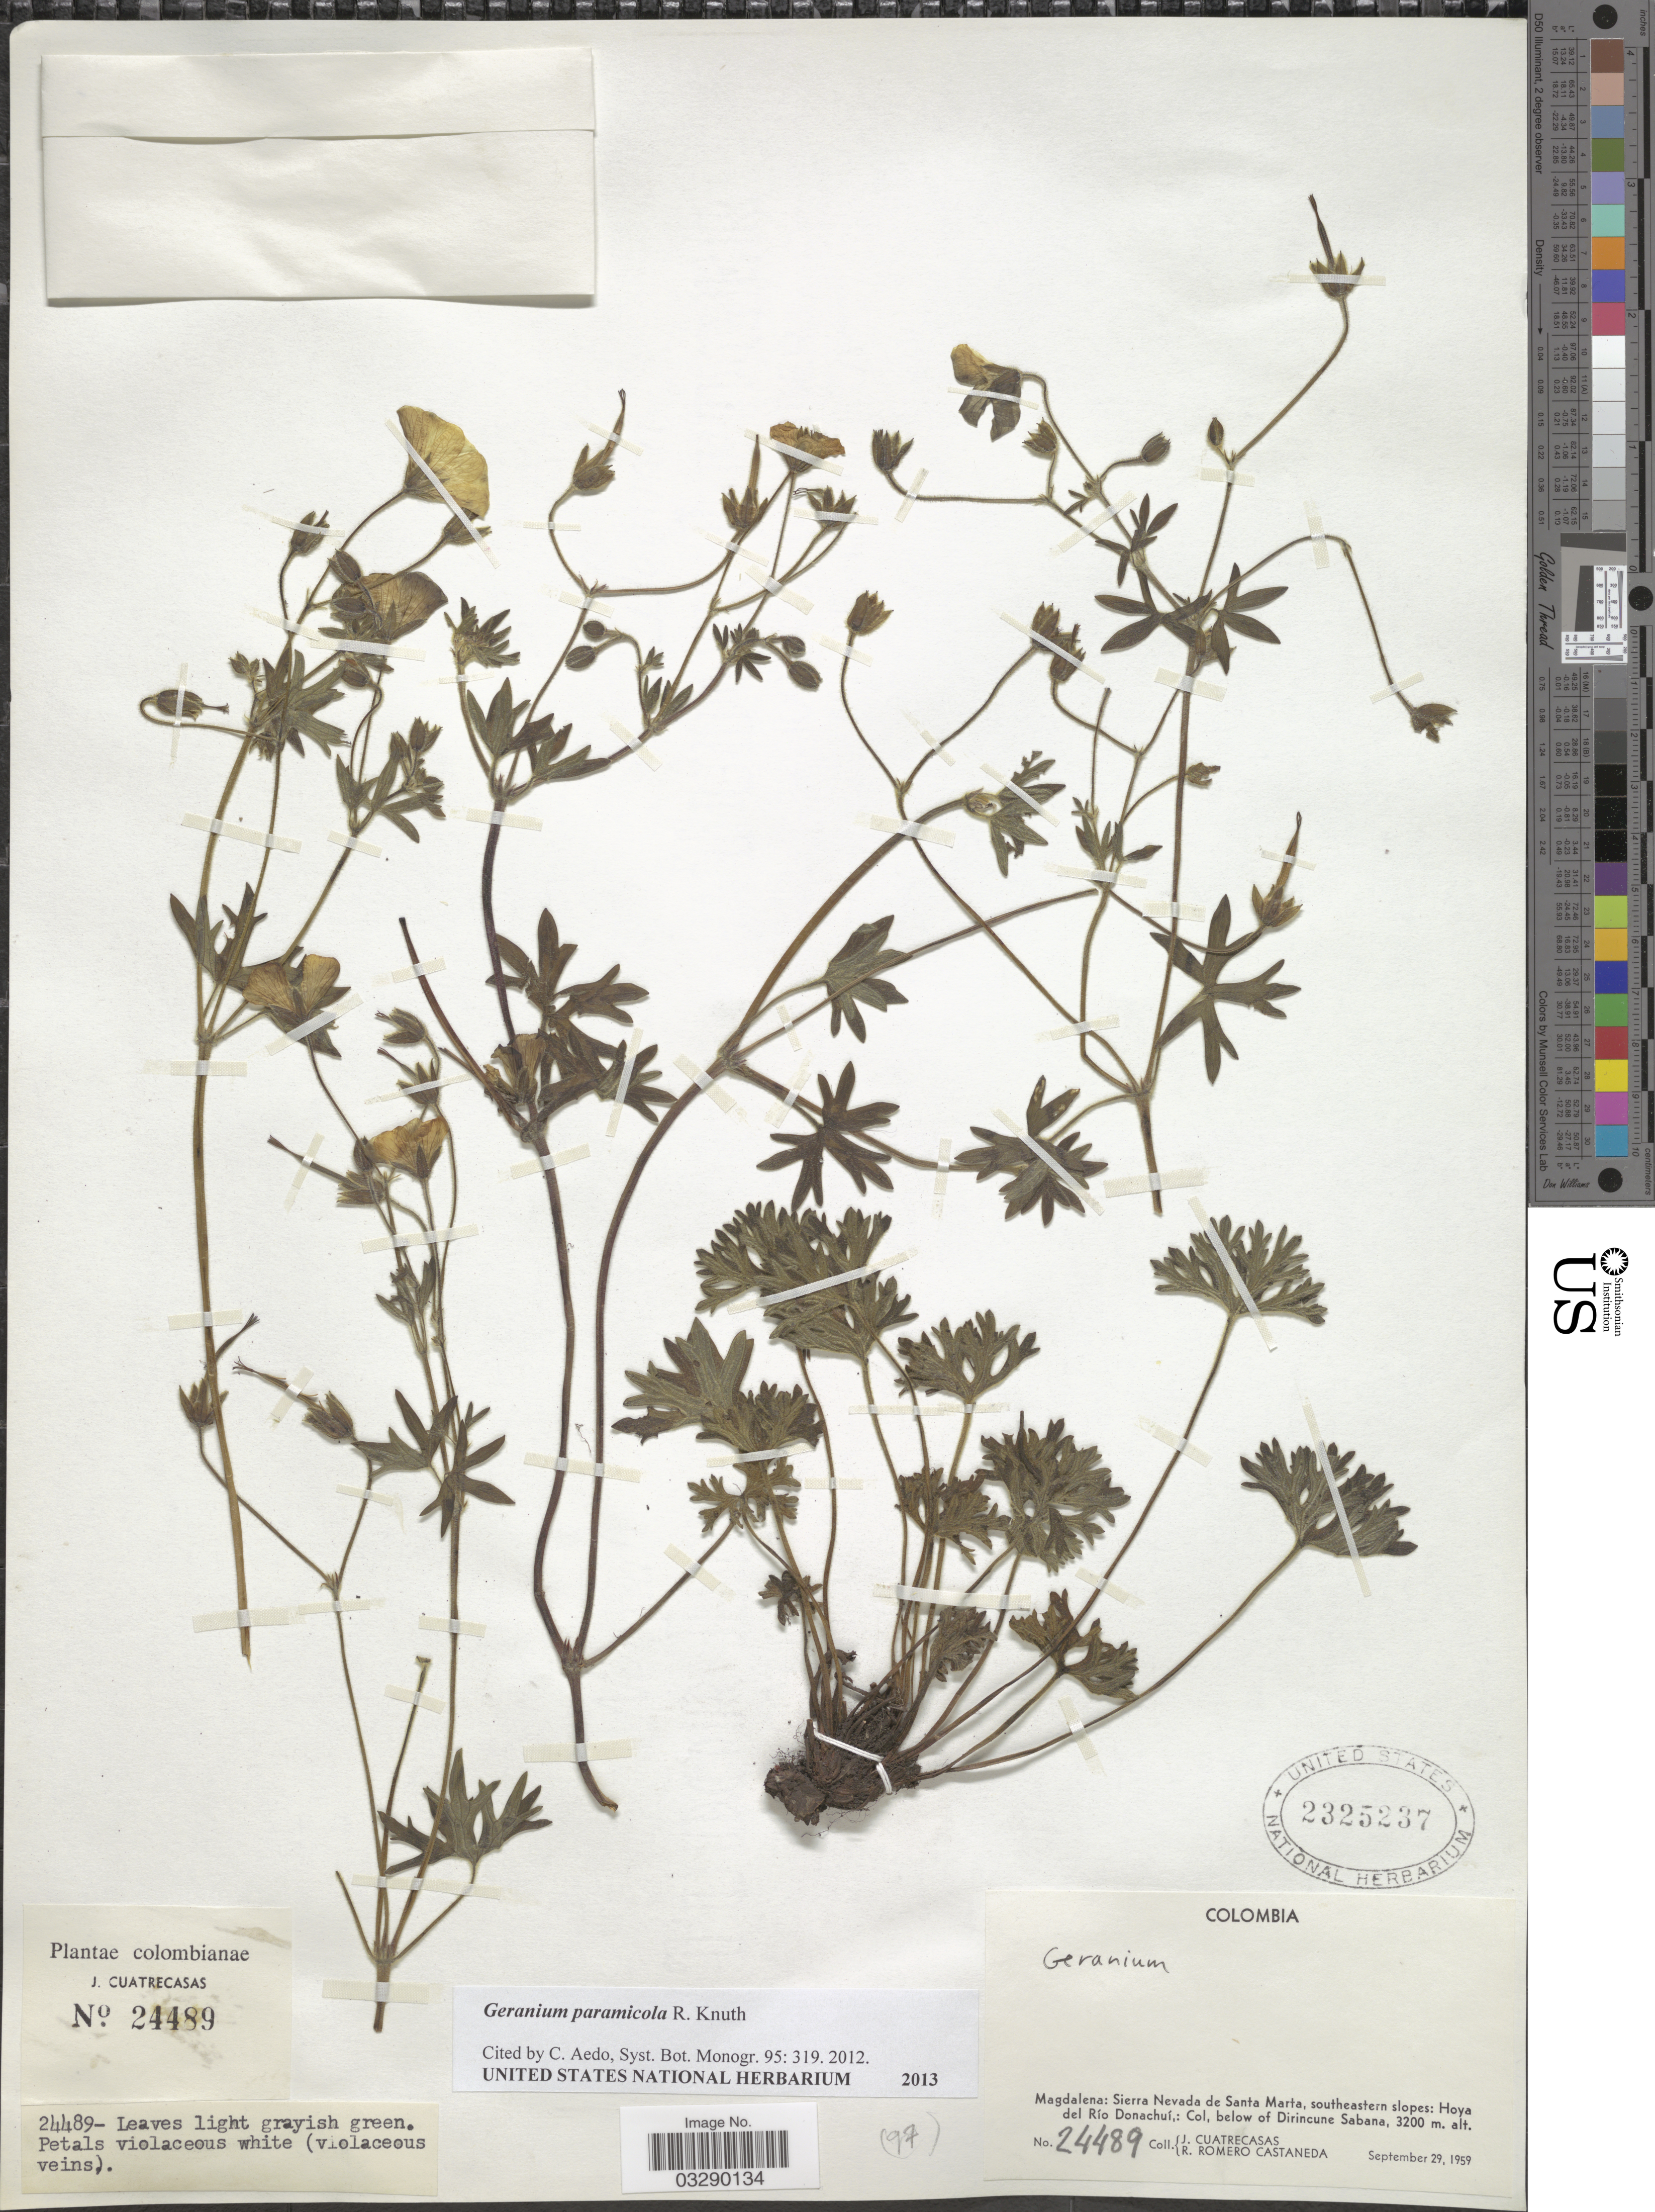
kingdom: Plantae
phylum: Tracheophyta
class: Magnoliopsida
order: Geraniales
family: Geraniaceae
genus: Geranium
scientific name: Geranium paramicola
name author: R. Knuth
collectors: J. Cuatrecasas & R. Romero Castañeda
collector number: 24489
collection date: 1959-09-29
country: Colombia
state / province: Magdalena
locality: Sierra Nevada de Santa Marta, southeastern slopes: Hoya del Río Donachuí,: Col, below of Dirincune Sabana.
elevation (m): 3200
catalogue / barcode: US 2325237